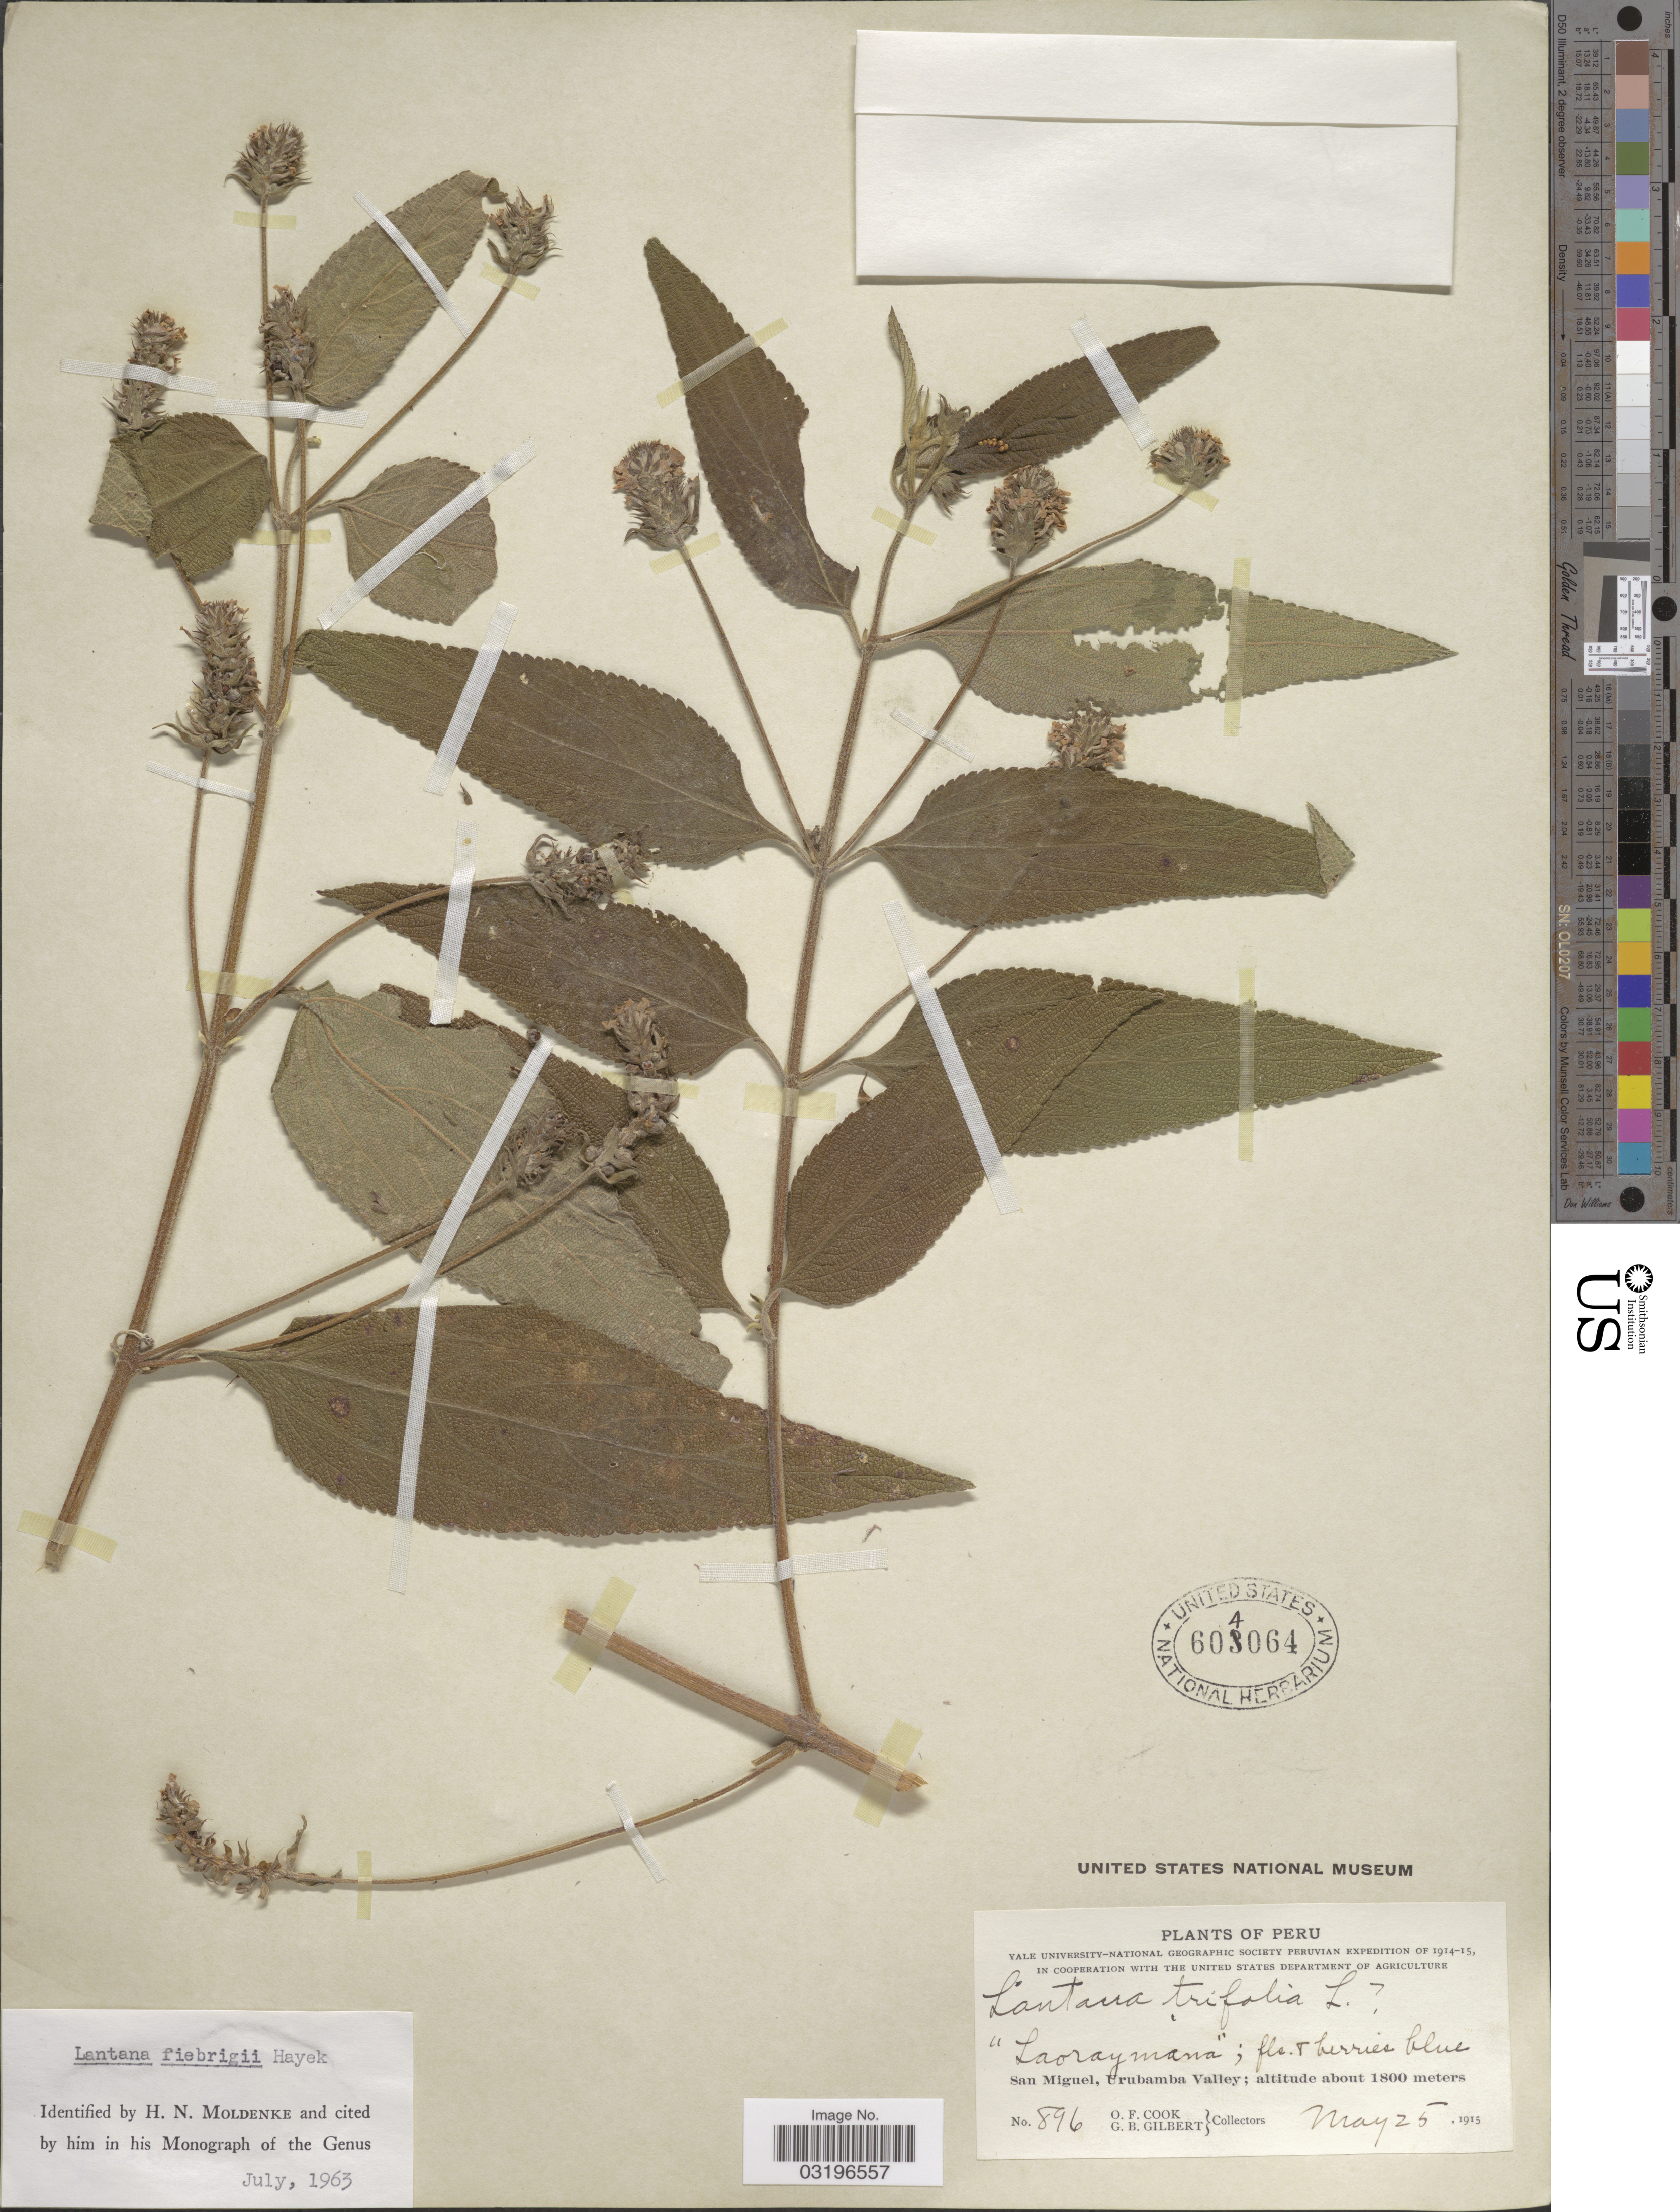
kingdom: Plantae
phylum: Tracheophyta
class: Magnoliopsida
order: Lamiales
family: Verbenaceae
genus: Lantana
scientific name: Lantana fiebrigii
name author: Hayek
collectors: O. F. Cook & G. B. Gilbert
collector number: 896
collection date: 1915-05-25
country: Peru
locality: San Miguel, Urubamba Valley.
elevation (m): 1800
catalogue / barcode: US 604064